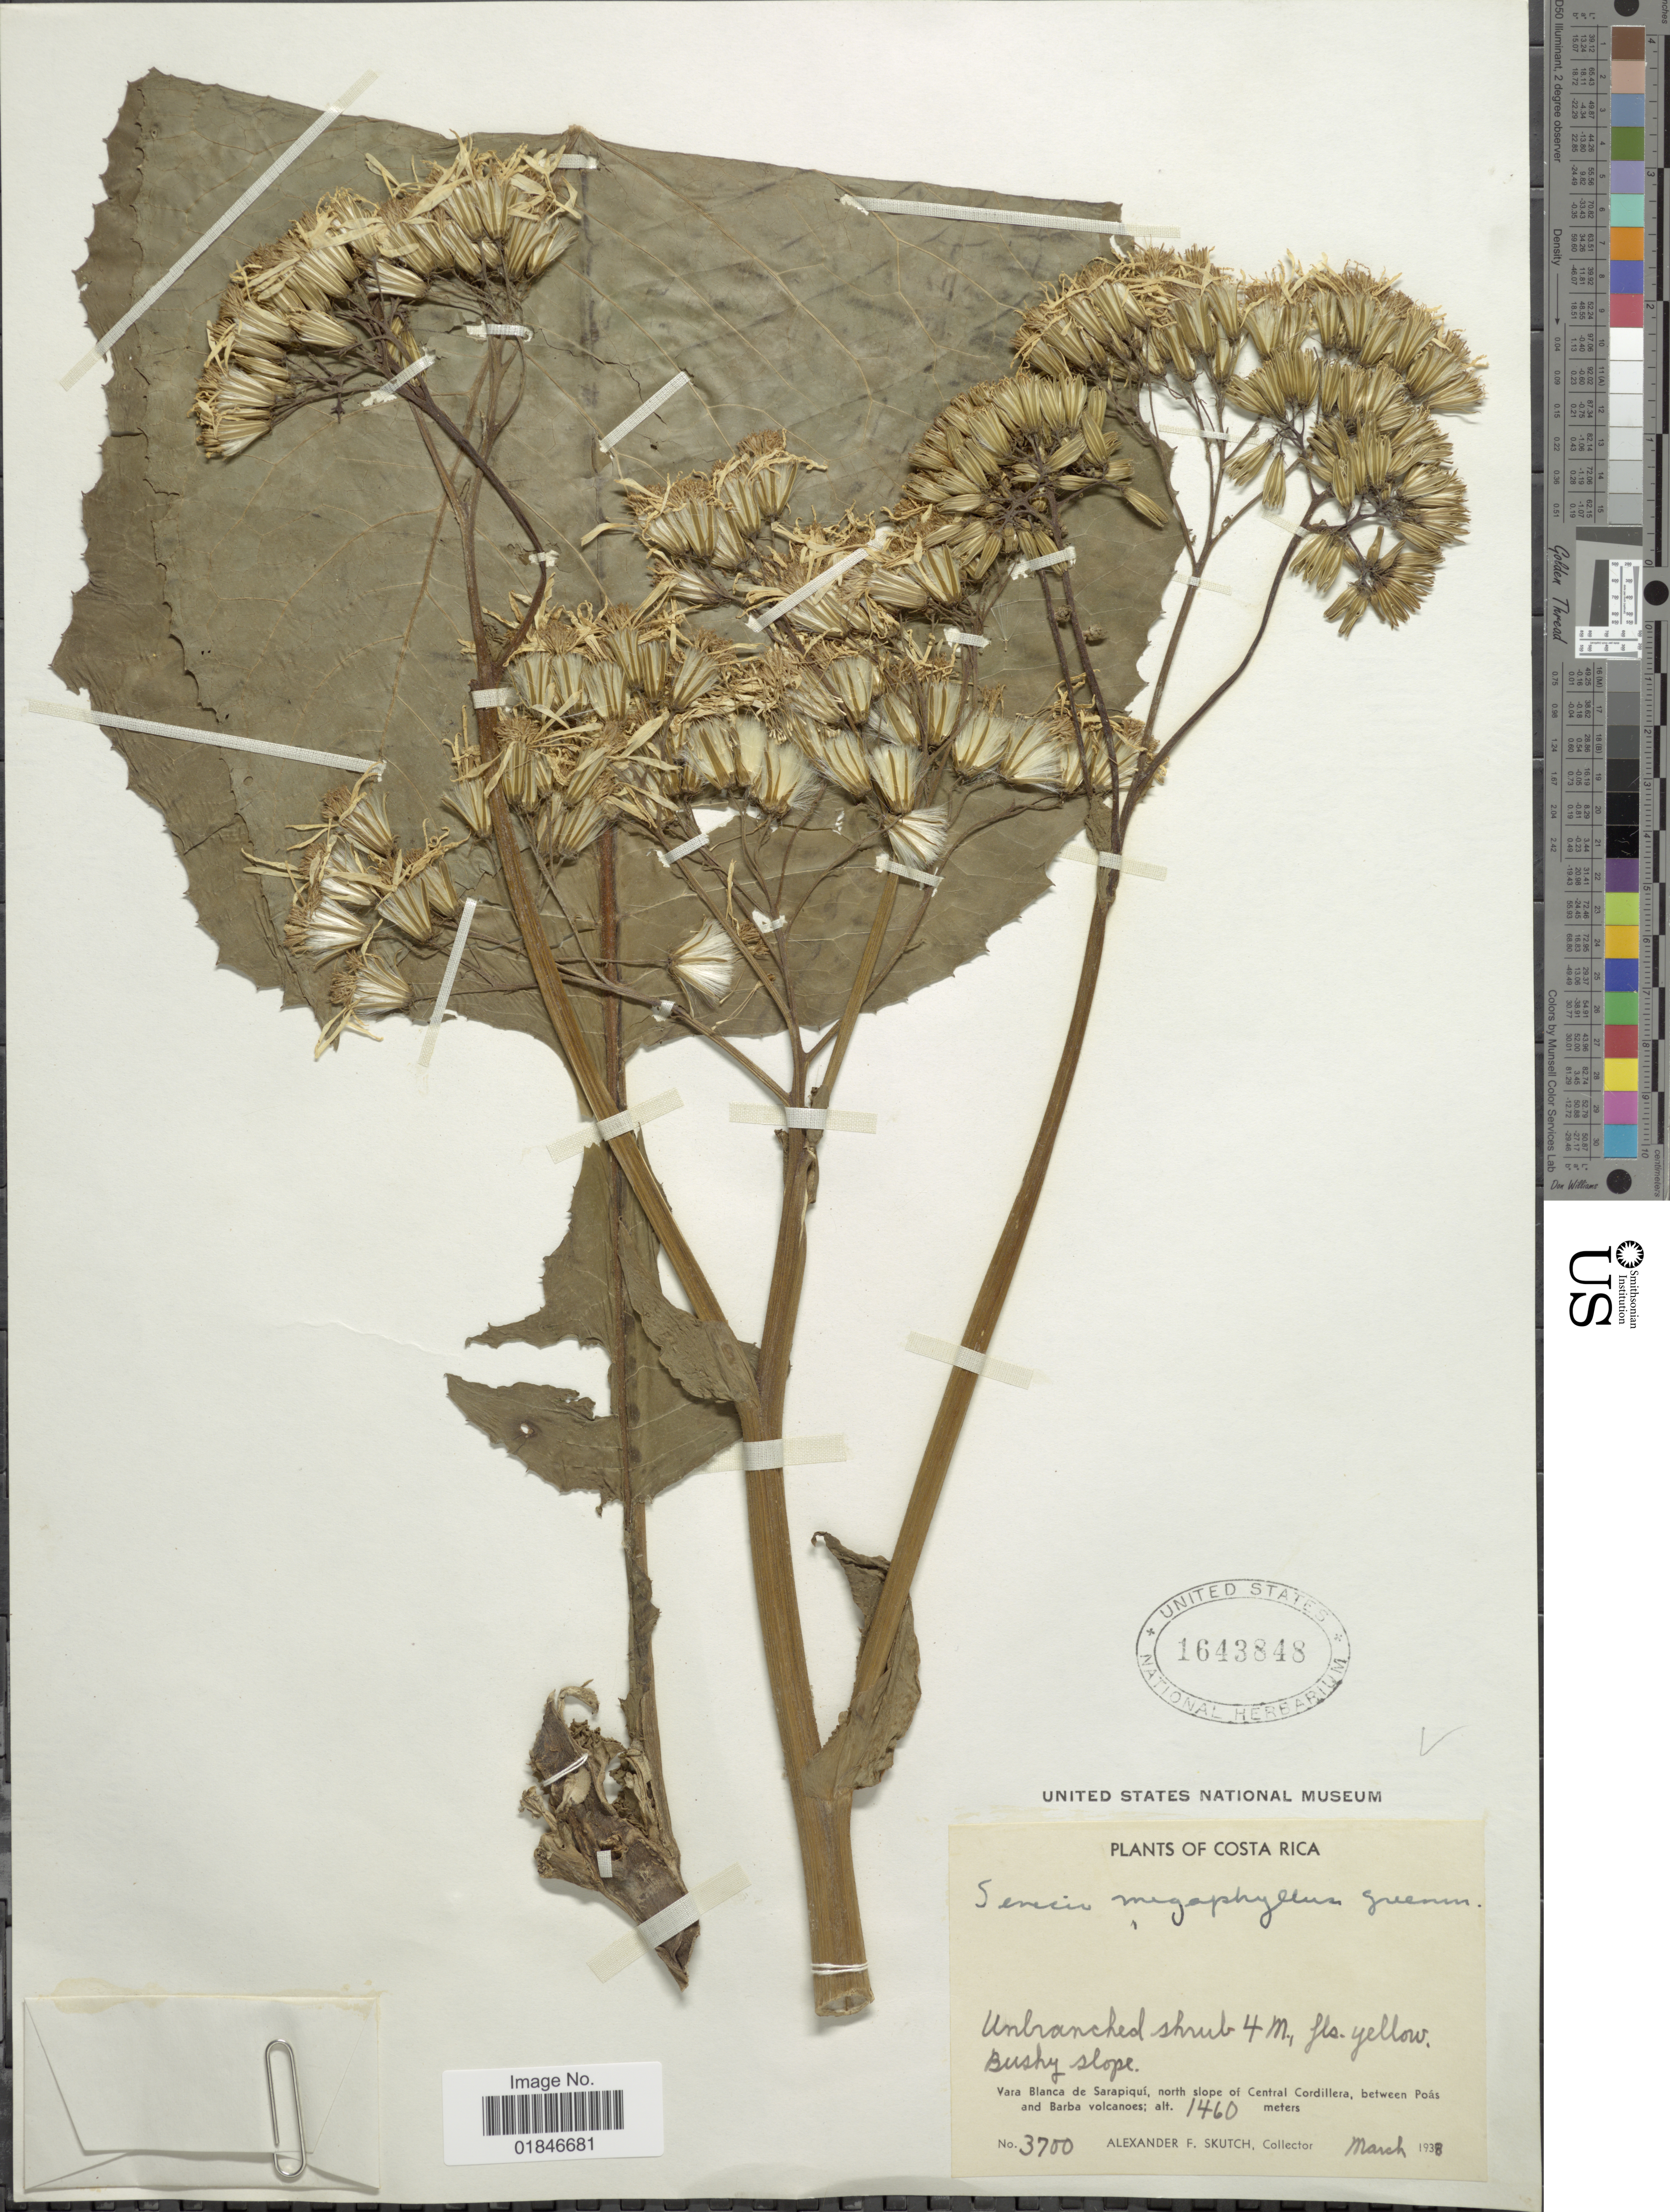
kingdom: Plantae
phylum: Tracheophyta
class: Magnoliopsida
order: Asterales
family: Asteraceae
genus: Jessea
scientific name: Jessea cooperi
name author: (Greenm.) H. Rob. & Cuatrec.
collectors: A. F. Skutch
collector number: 3700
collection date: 1938-03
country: Costa Rica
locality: Vara Blanca de Sarapiqui, north of Central Cordillera, between Poas and Barba volcanoes.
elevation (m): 1460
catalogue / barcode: US 1643848